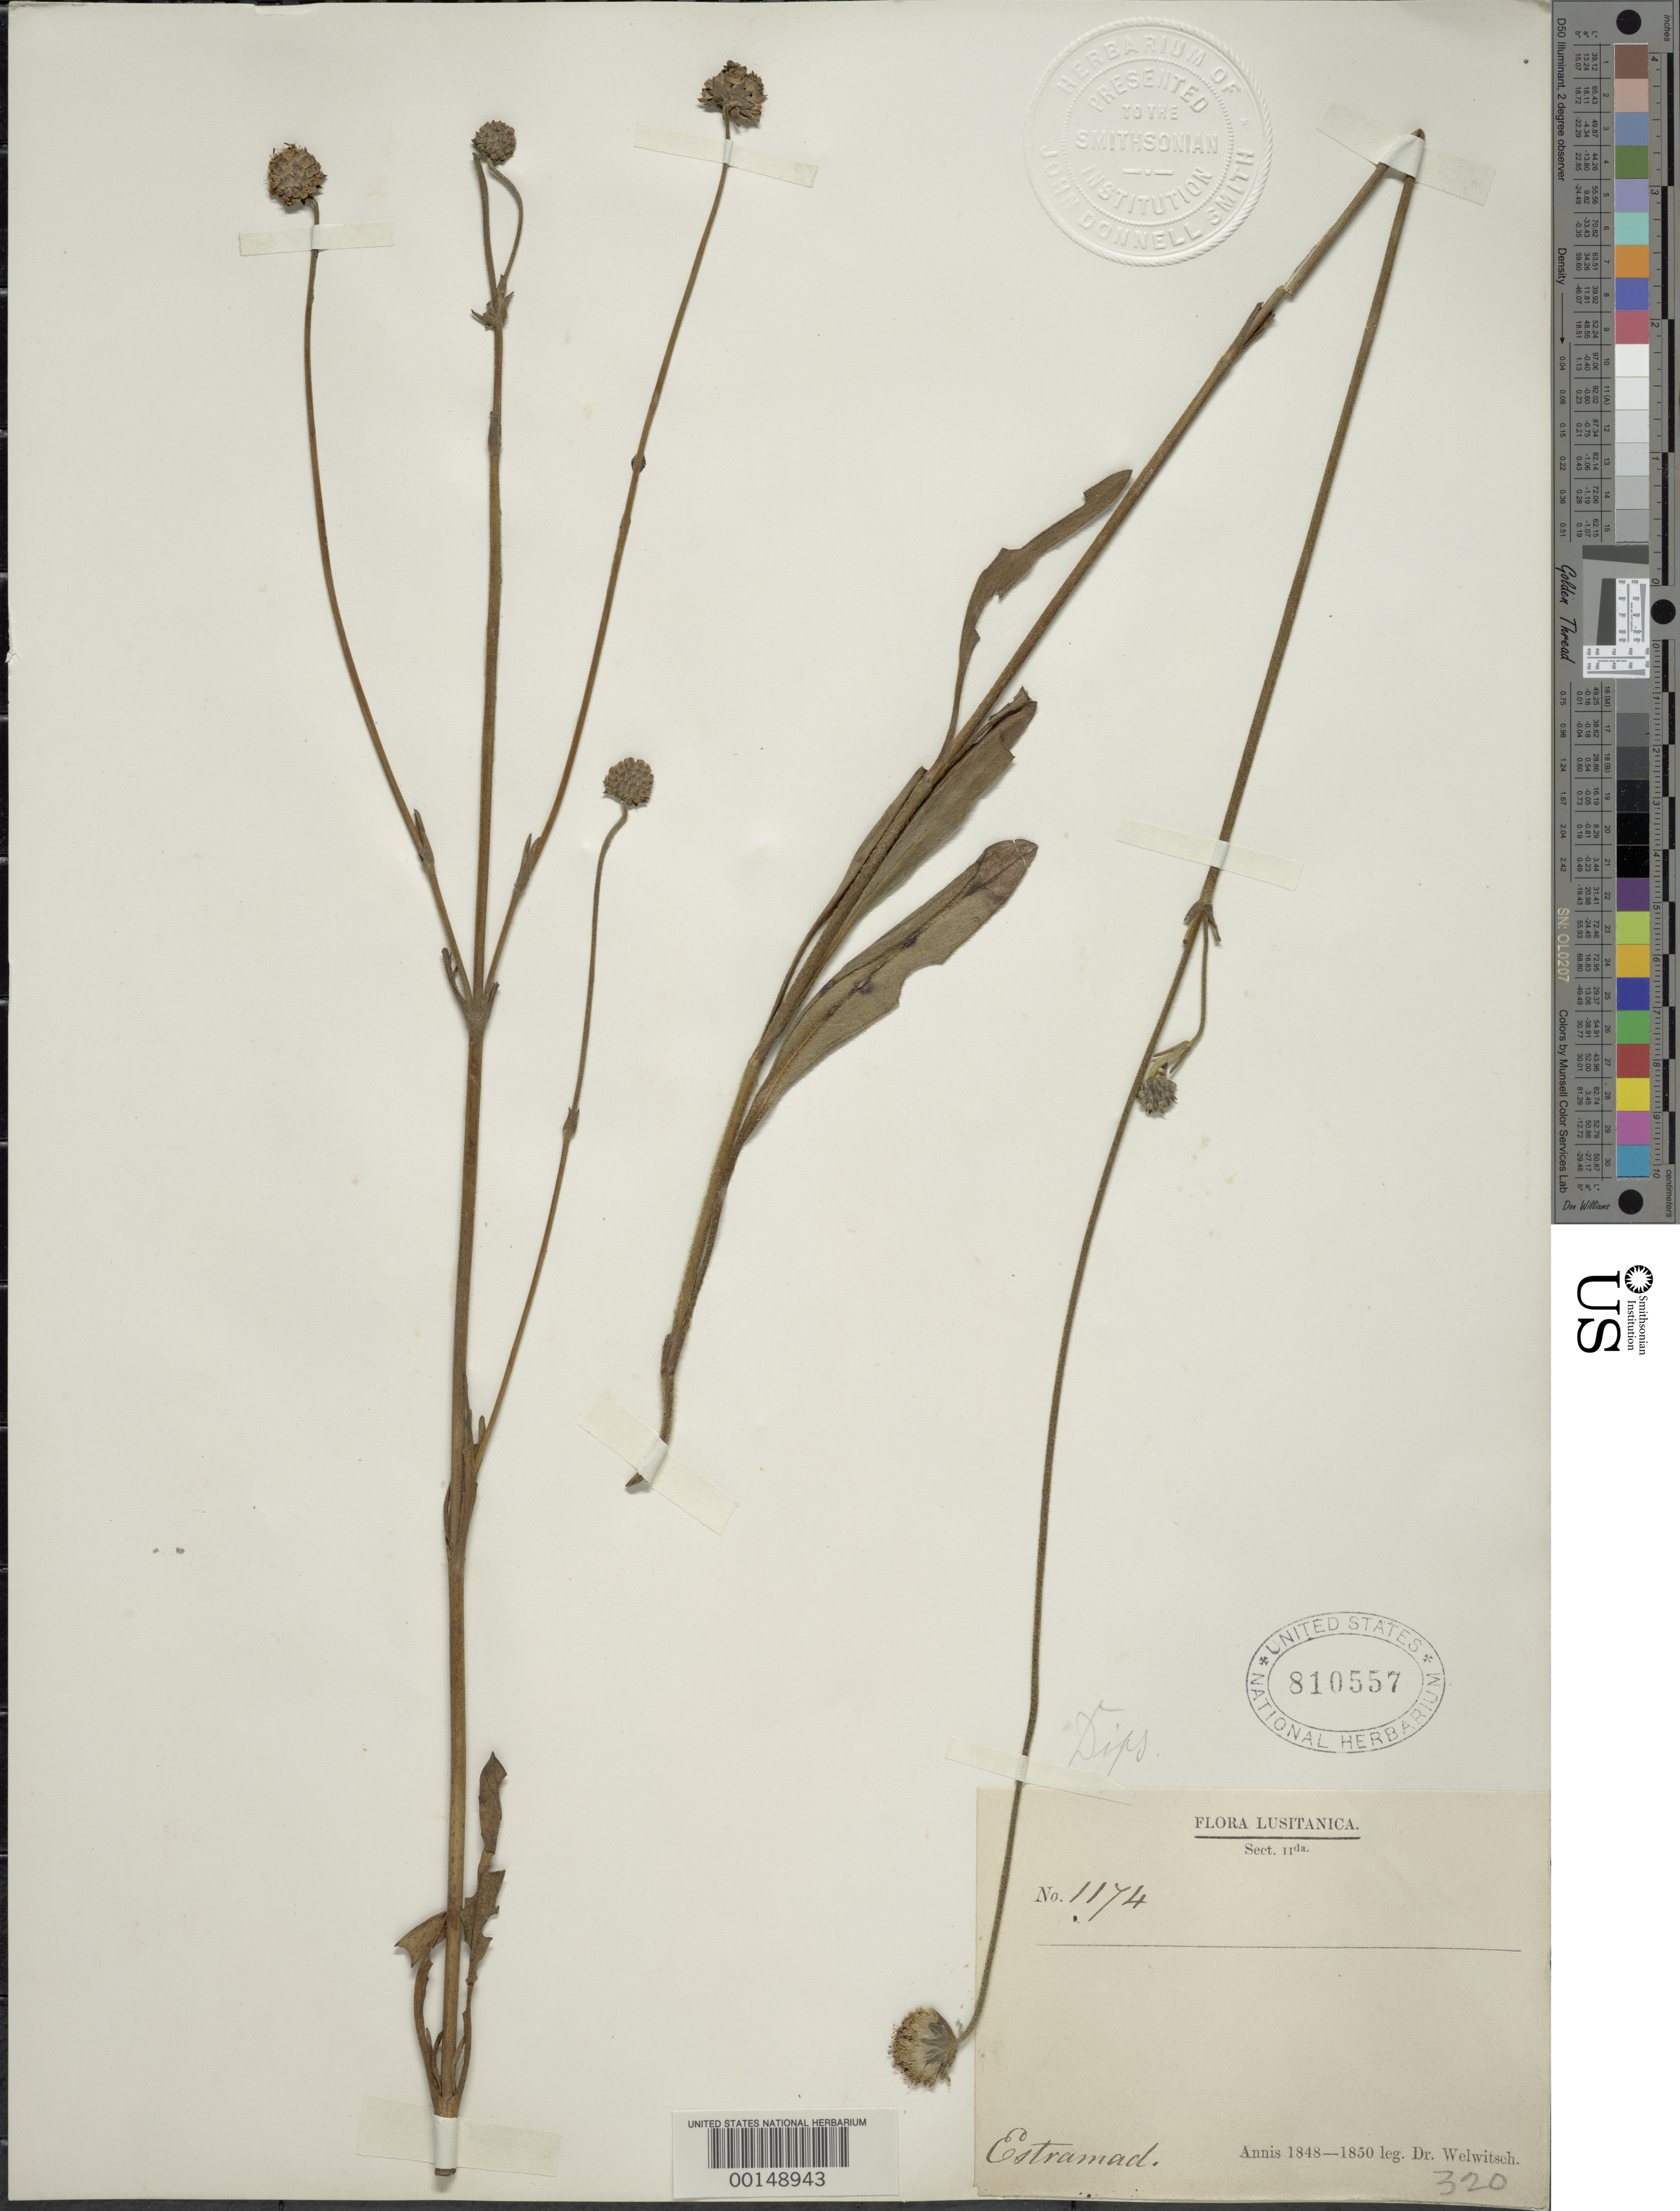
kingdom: Plantae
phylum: Tracheophyta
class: Magnoliopsida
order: Dipsacales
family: Caprifoliaceae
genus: Cephalaria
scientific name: Cephalaria sp.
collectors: F. M. Welwitsch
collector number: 1174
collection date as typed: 1848 to -- --- 1850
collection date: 1848/1850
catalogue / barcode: US 810557